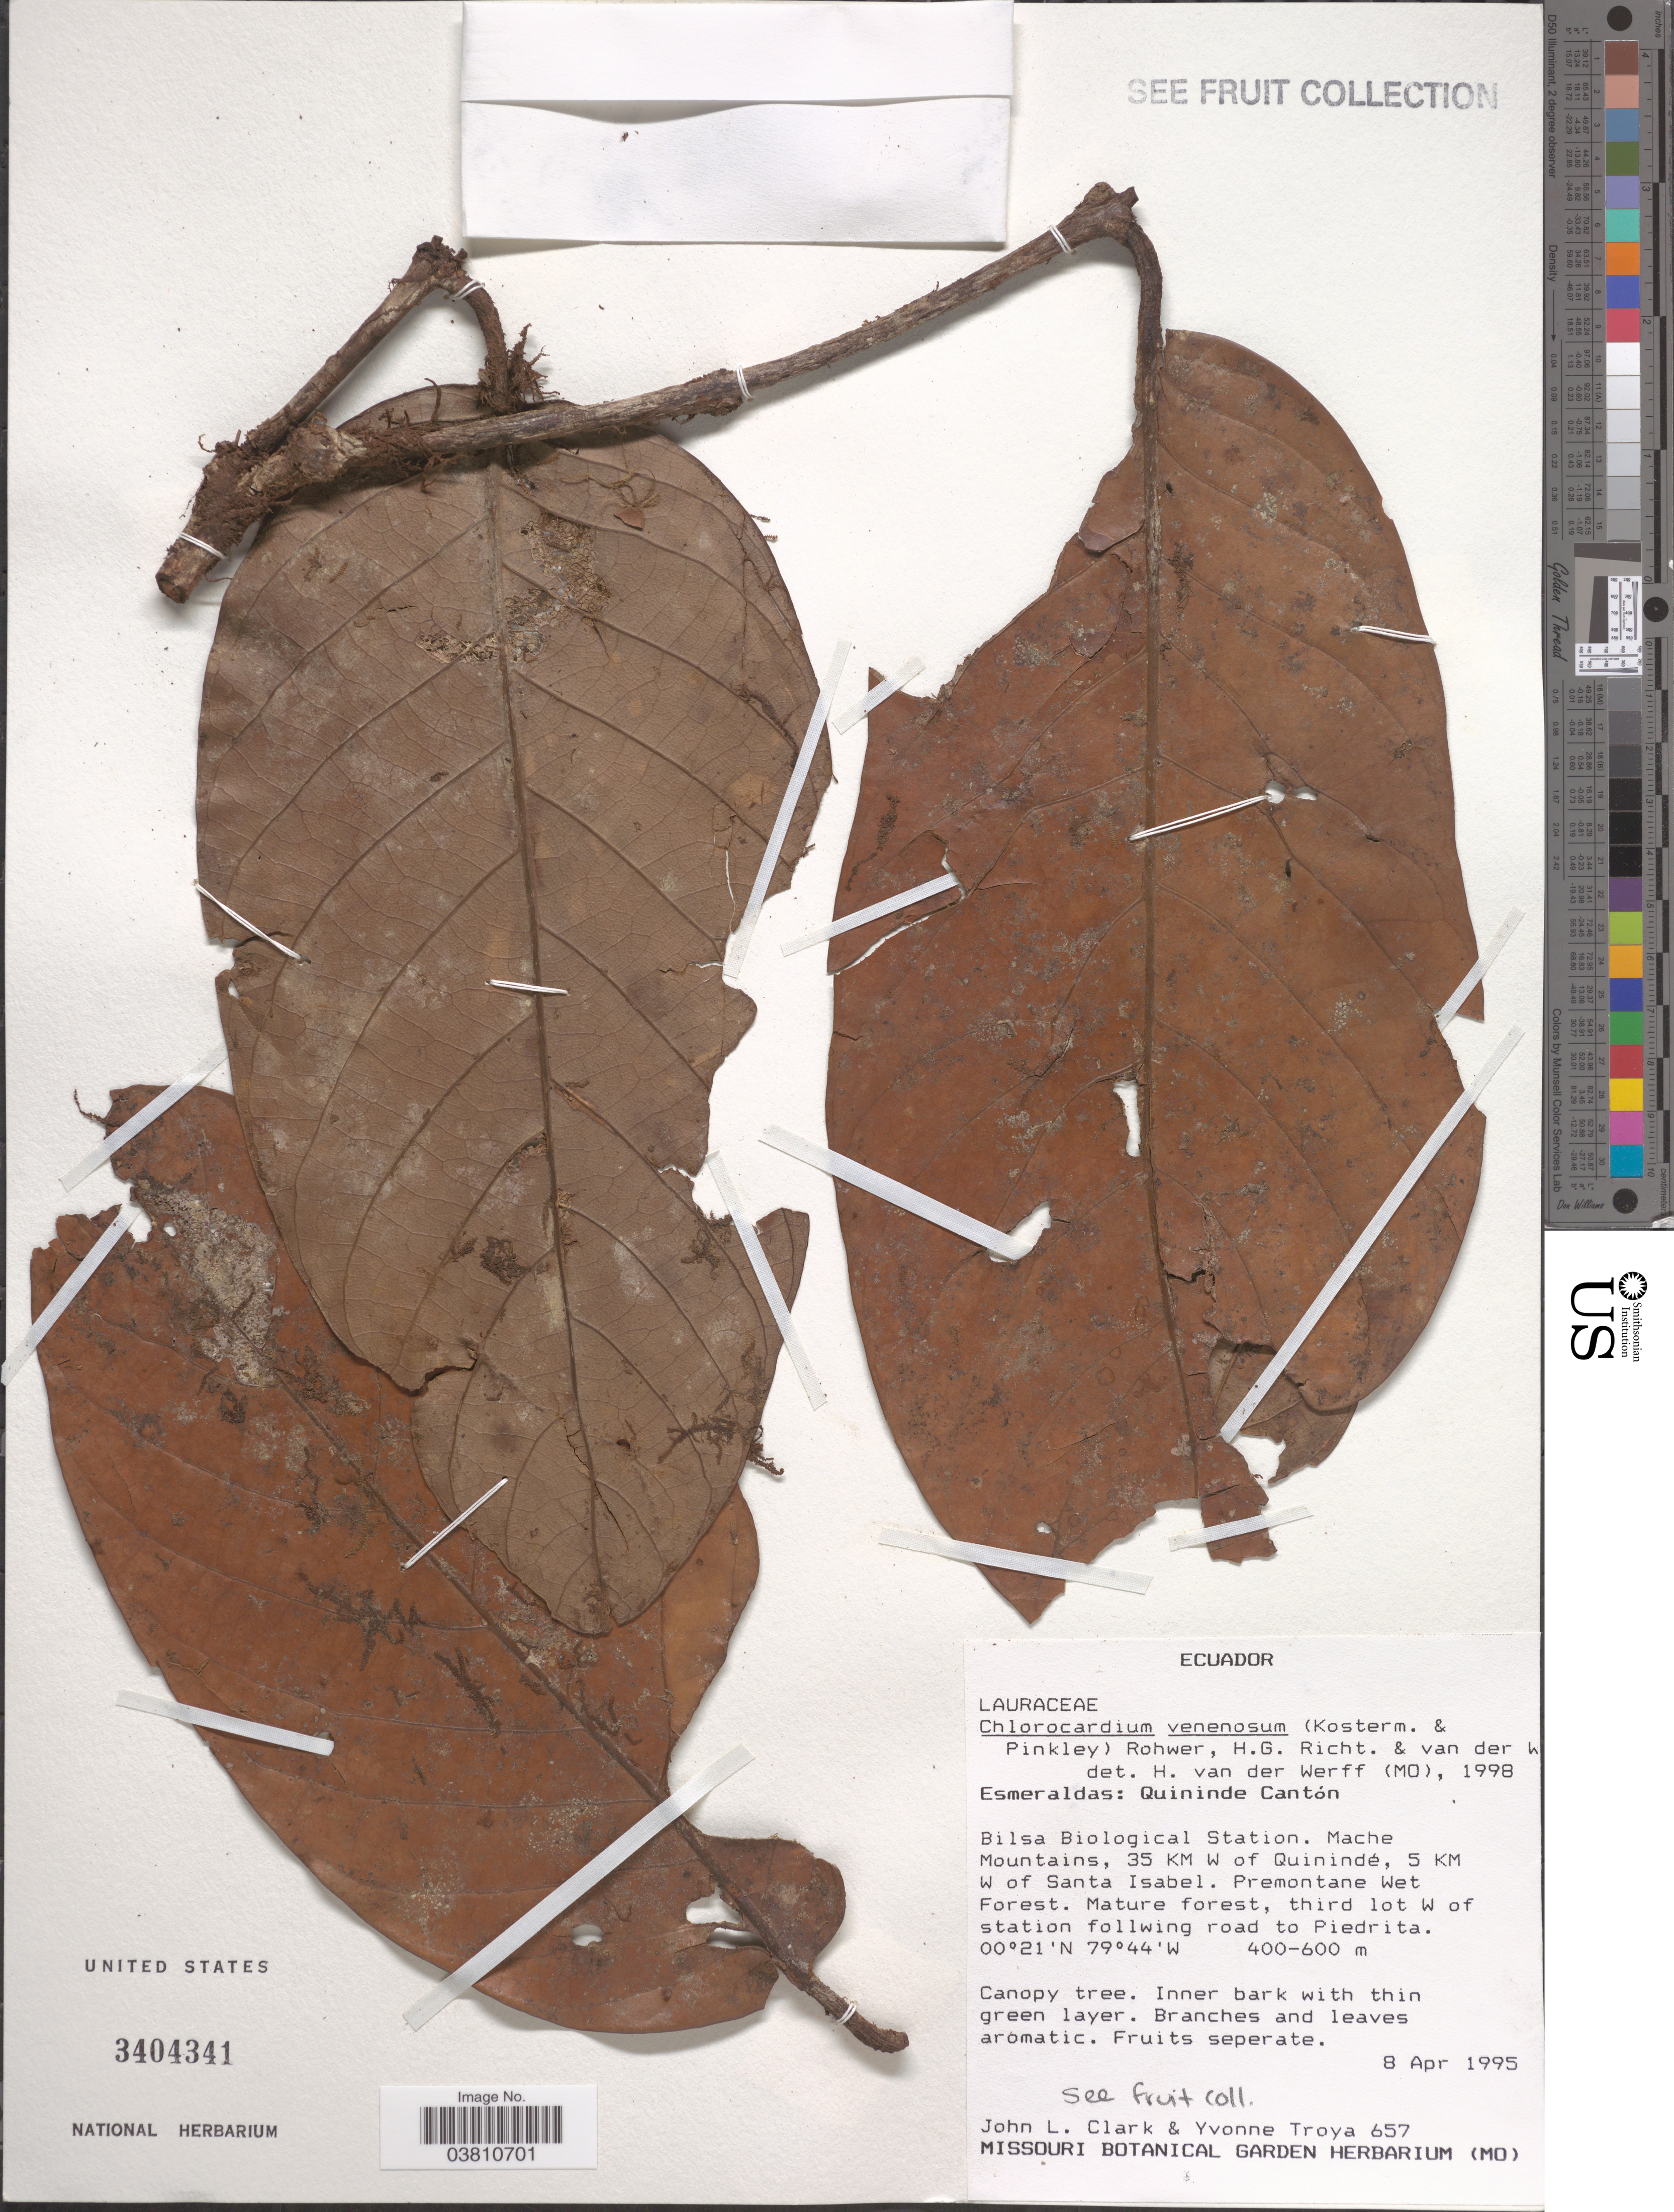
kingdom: Plantae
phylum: Tracheophyta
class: Magnoliopsida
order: Laurales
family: Lauraceae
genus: Chlorocardium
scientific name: Chlorocardium venenosum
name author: (Kosterm. & Pinkley) Rohwer et al.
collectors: J. L. Clark & Y. Troya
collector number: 657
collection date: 1995-04-08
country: Ecuador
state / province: Esmeraldas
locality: Quininde Cantón. Bilsa Biological Station. Mache Mountains, 35 km W of Quinindé, 5 km W of Santa Isabel. Third lot W of station following road to Piedrita.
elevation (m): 400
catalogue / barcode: US 3404341